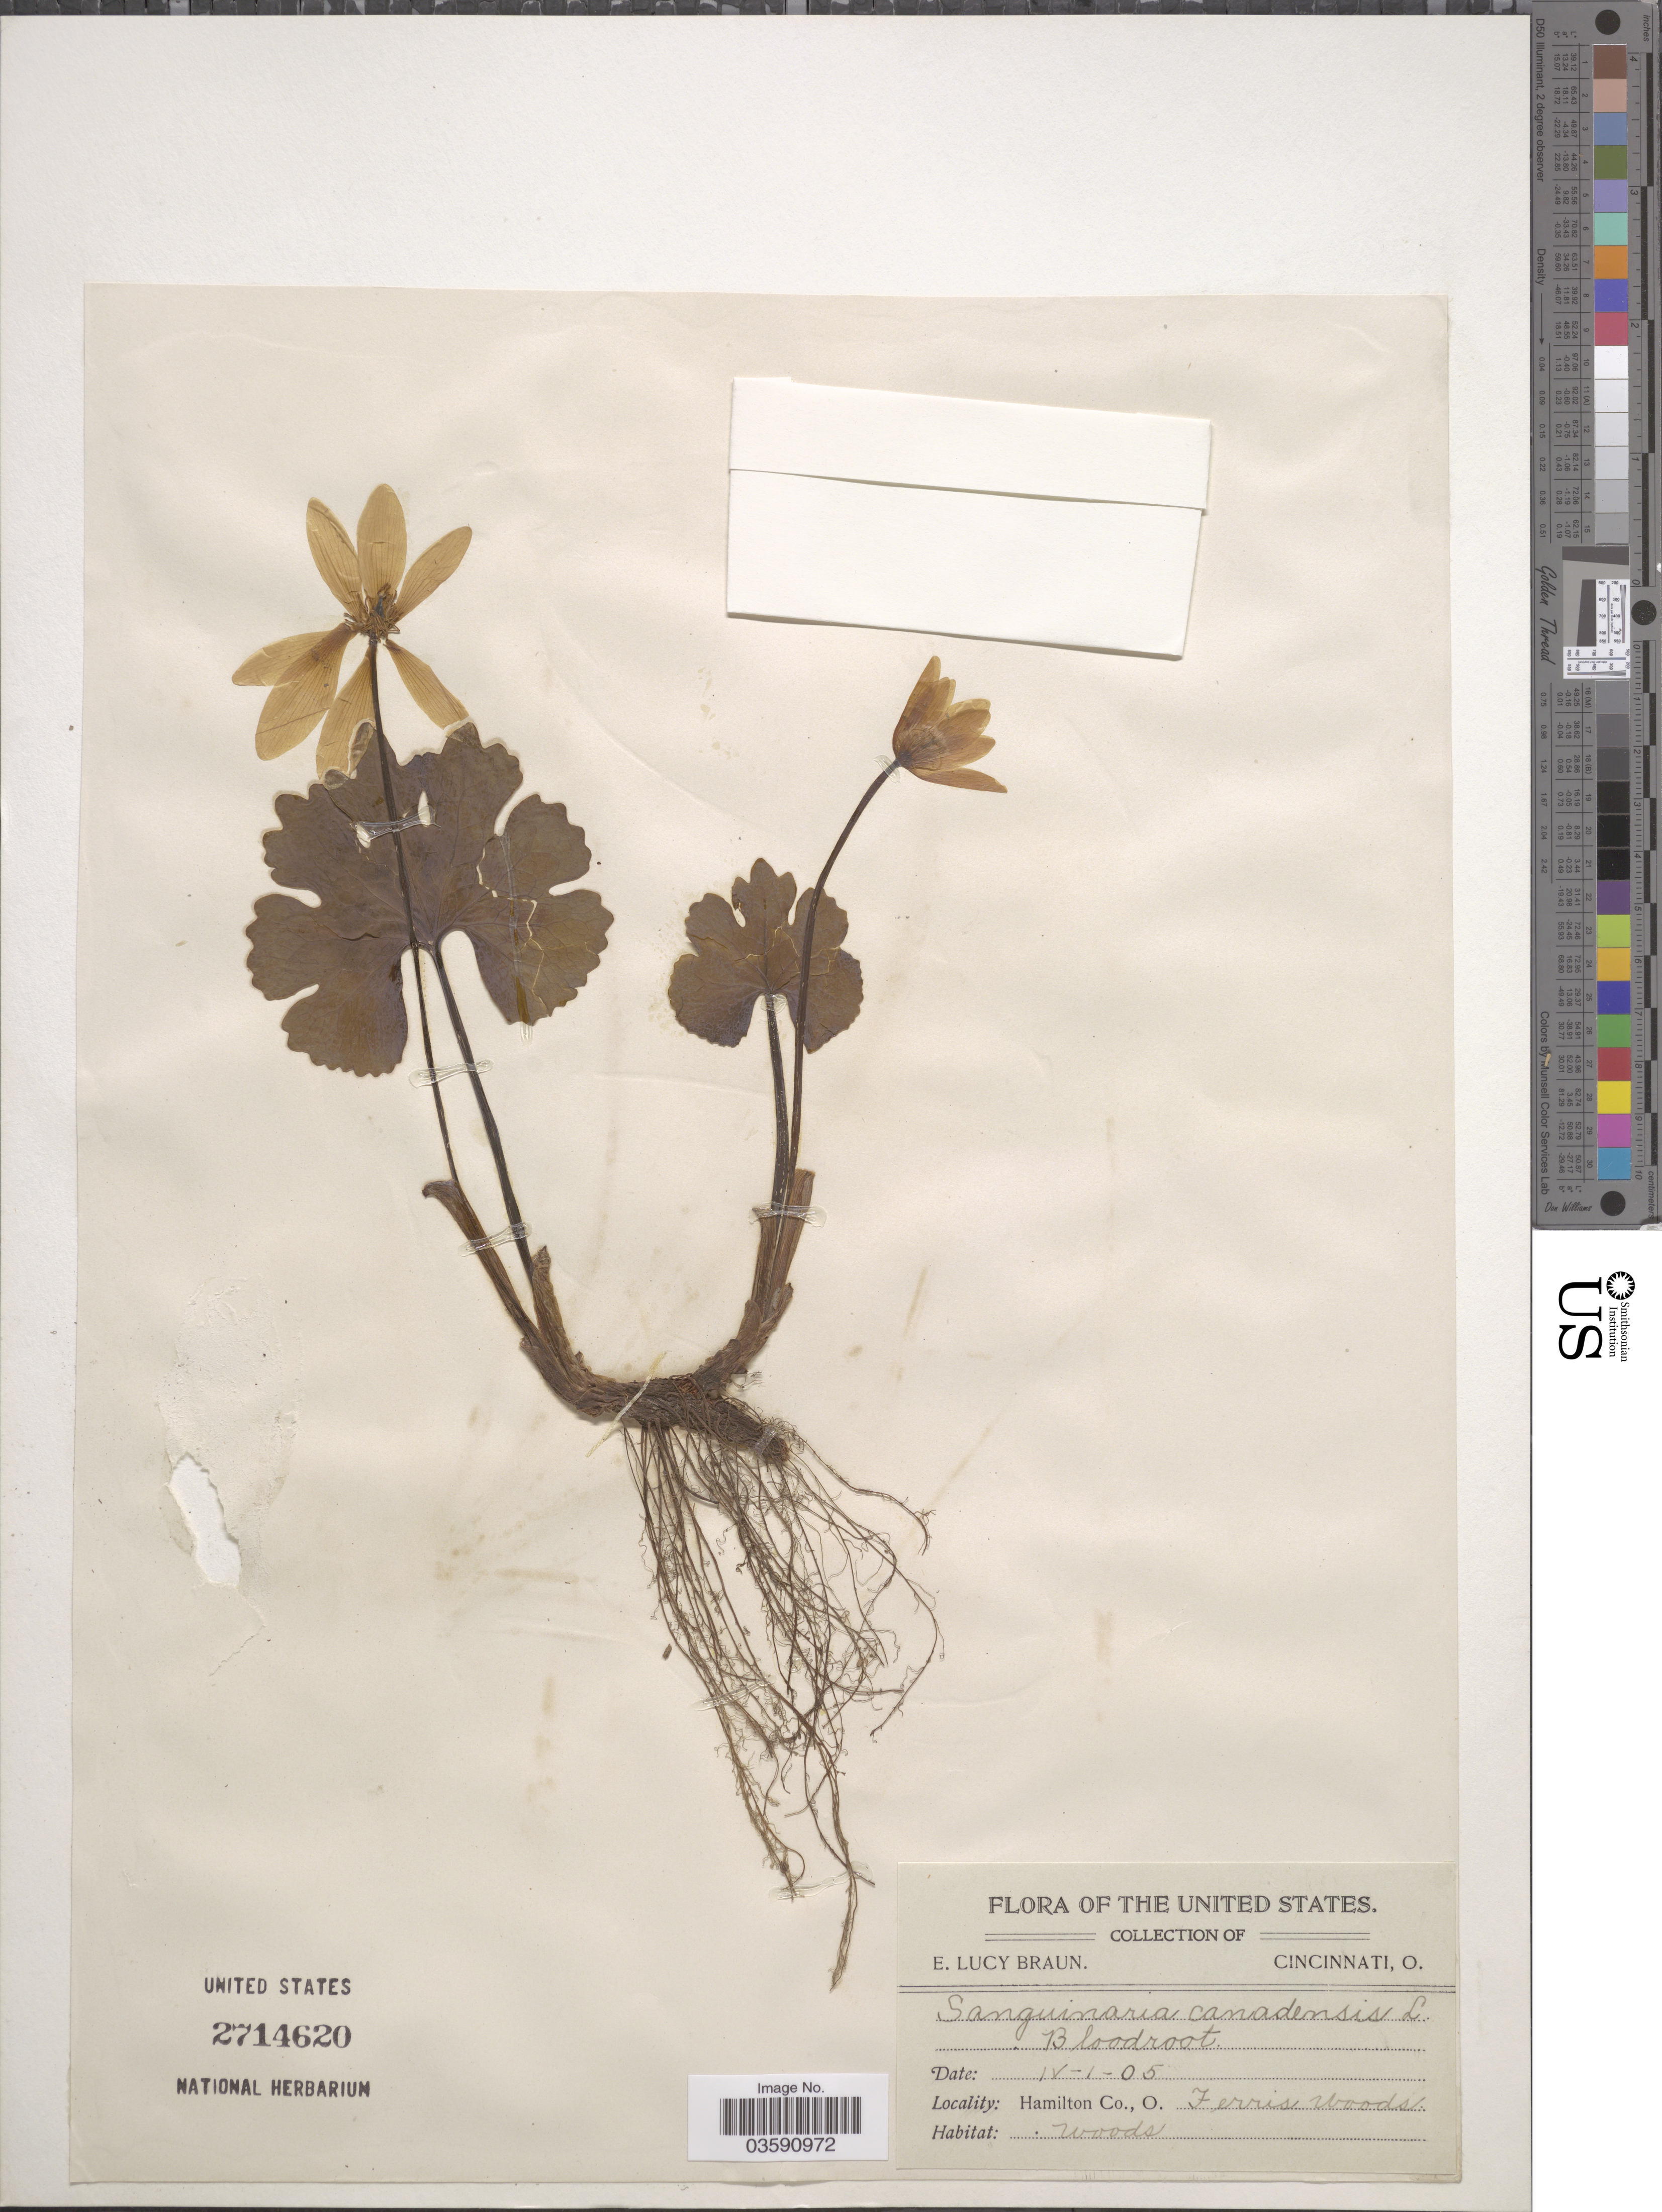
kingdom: Plantae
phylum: Tracheophyta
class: Magnoliopsida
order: Ranunculales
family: Papaveraceae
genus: Sanguinaria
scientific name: Sanguinaria canadensis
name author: L.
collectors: E. L. Braun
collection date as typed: Transcribed d/m/y: 1/4/5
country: United States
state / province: Ohio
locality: Hamilton Co. Ferris Woods.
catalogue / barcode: US 2714620